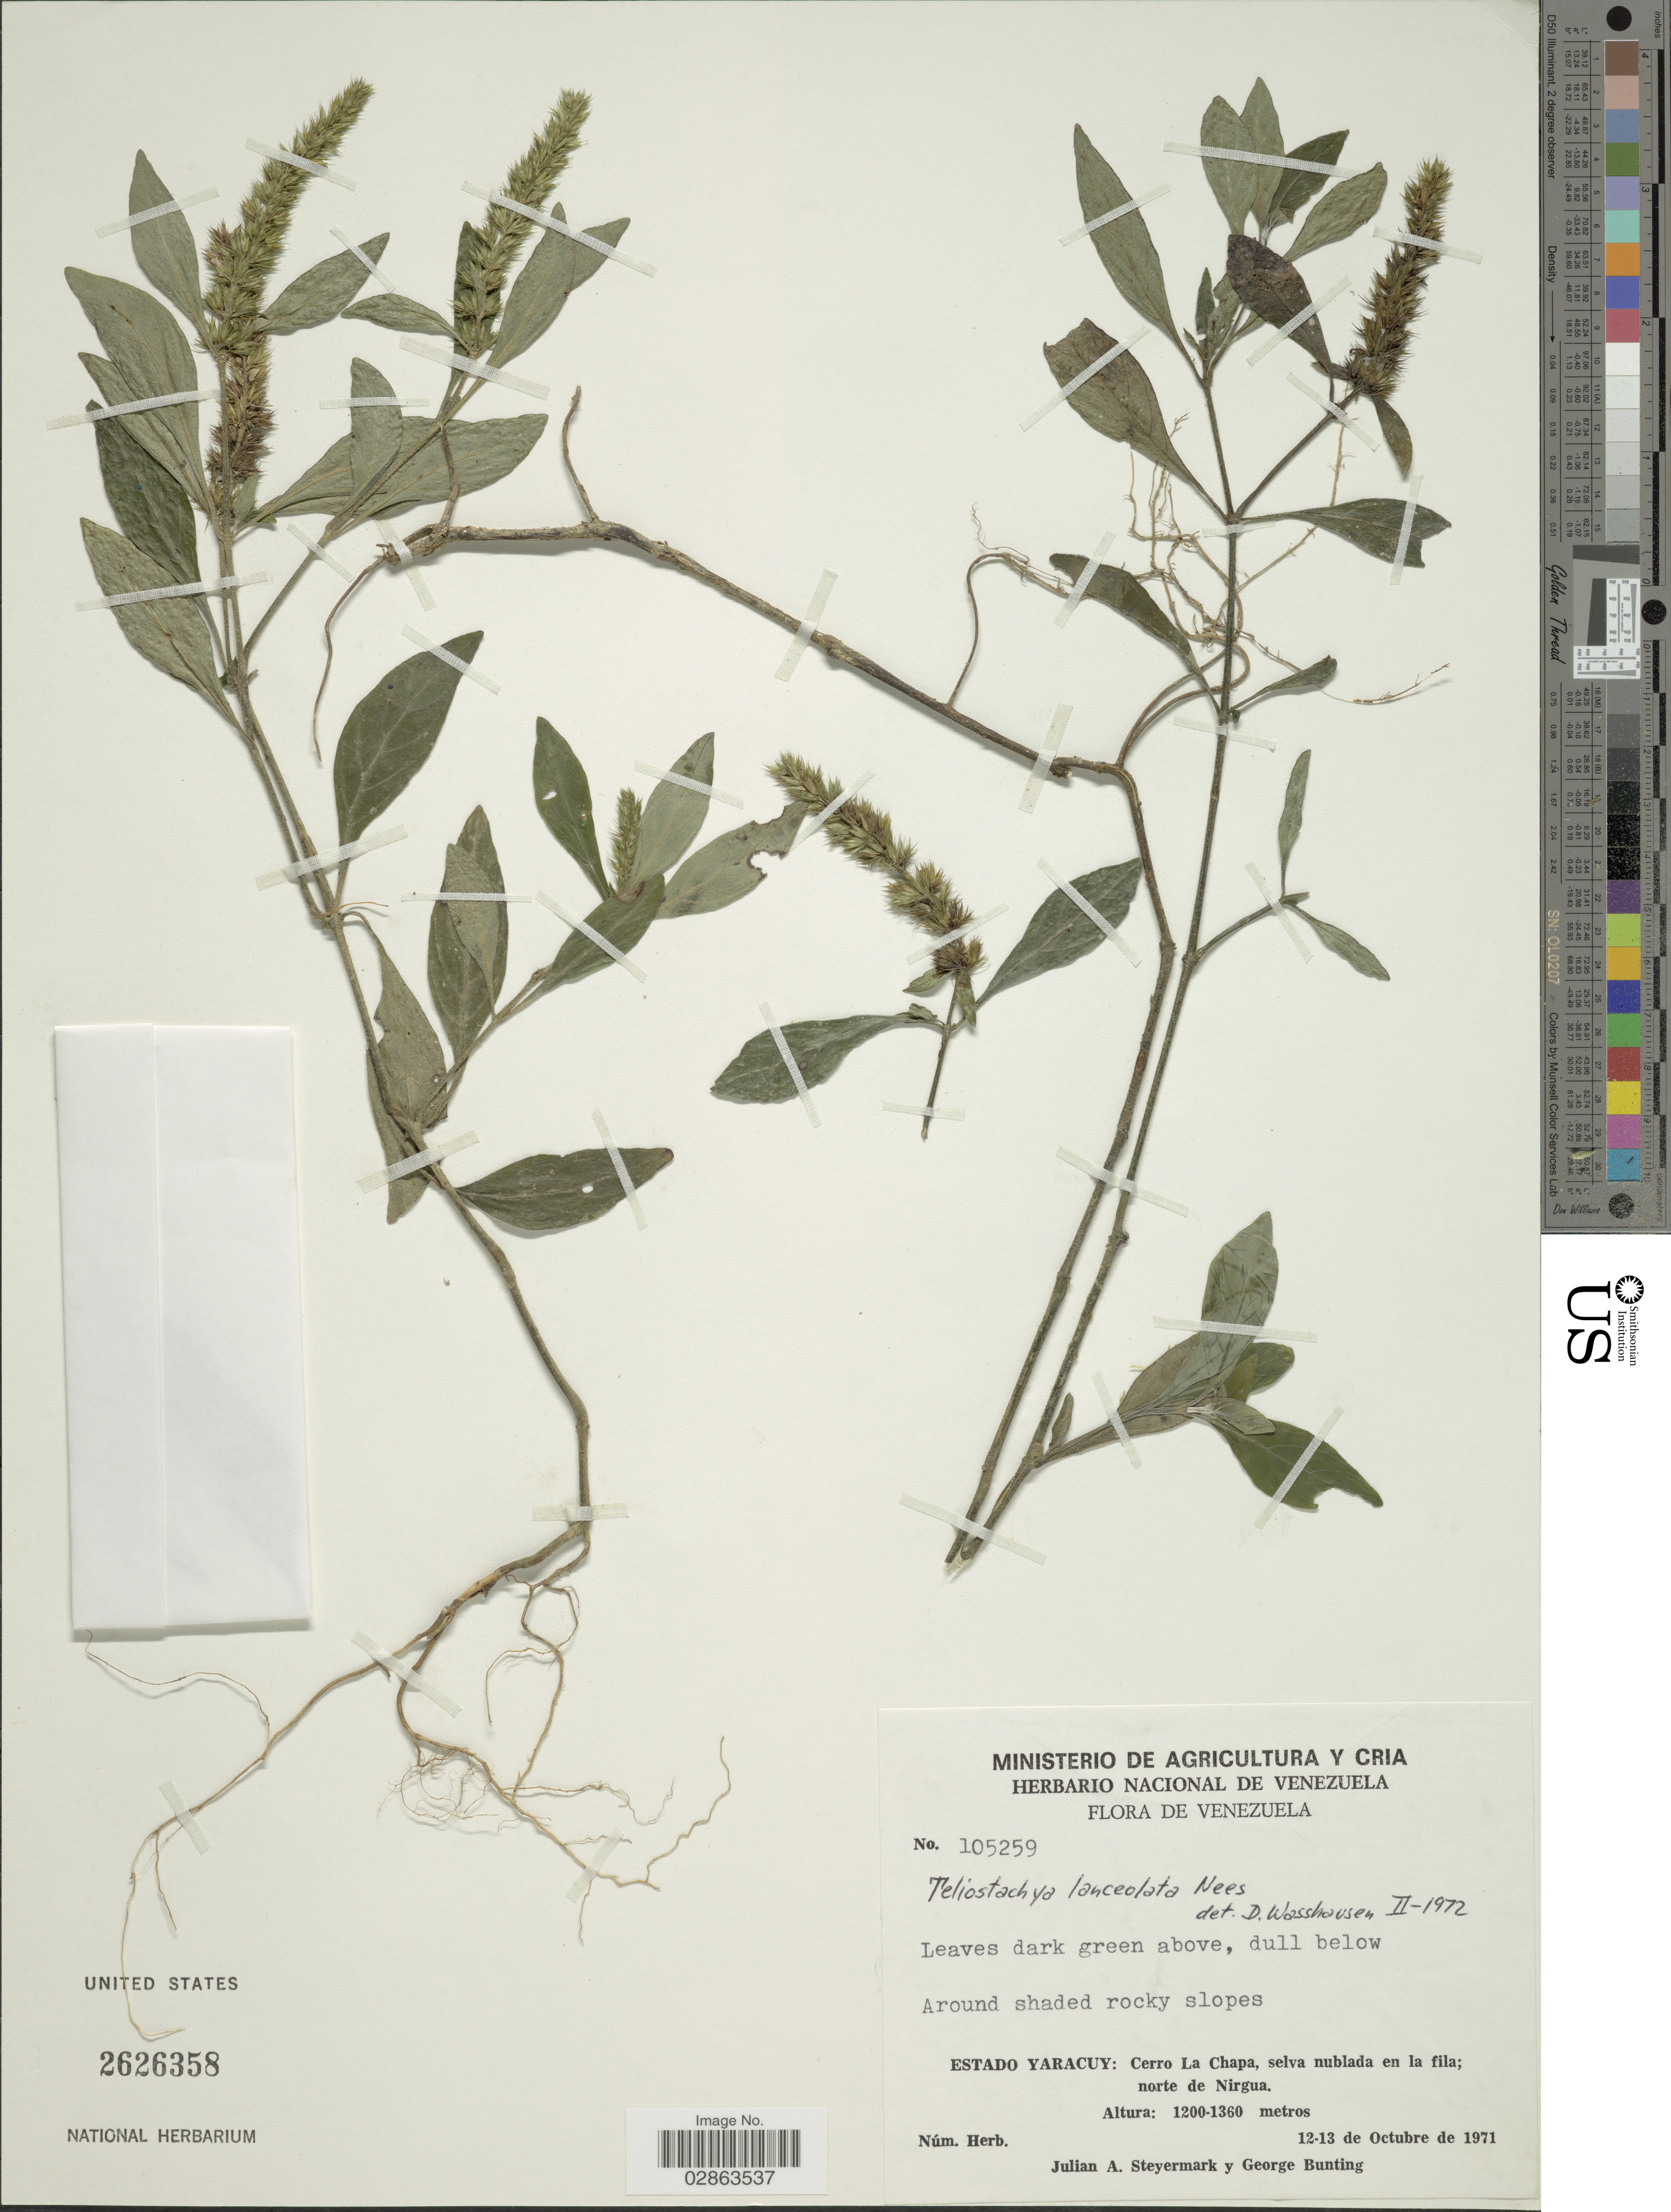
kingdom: Plantae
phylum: Tracheophyta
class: Magnoliopsida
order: Lamiales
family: Acanthaceae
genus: Teliostachya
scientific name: Teliostachya lanceolata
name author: Nees in Mart.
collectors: J. Steyermark & G. S. Bunting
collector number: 105259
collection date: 1971-10-12/1971-10-13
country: Venezuela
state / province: Yaracuy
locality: Cerro La Chapa, selva nublada en la fila; norte de Nirgua.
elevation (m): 1200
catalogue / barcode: US 2626358